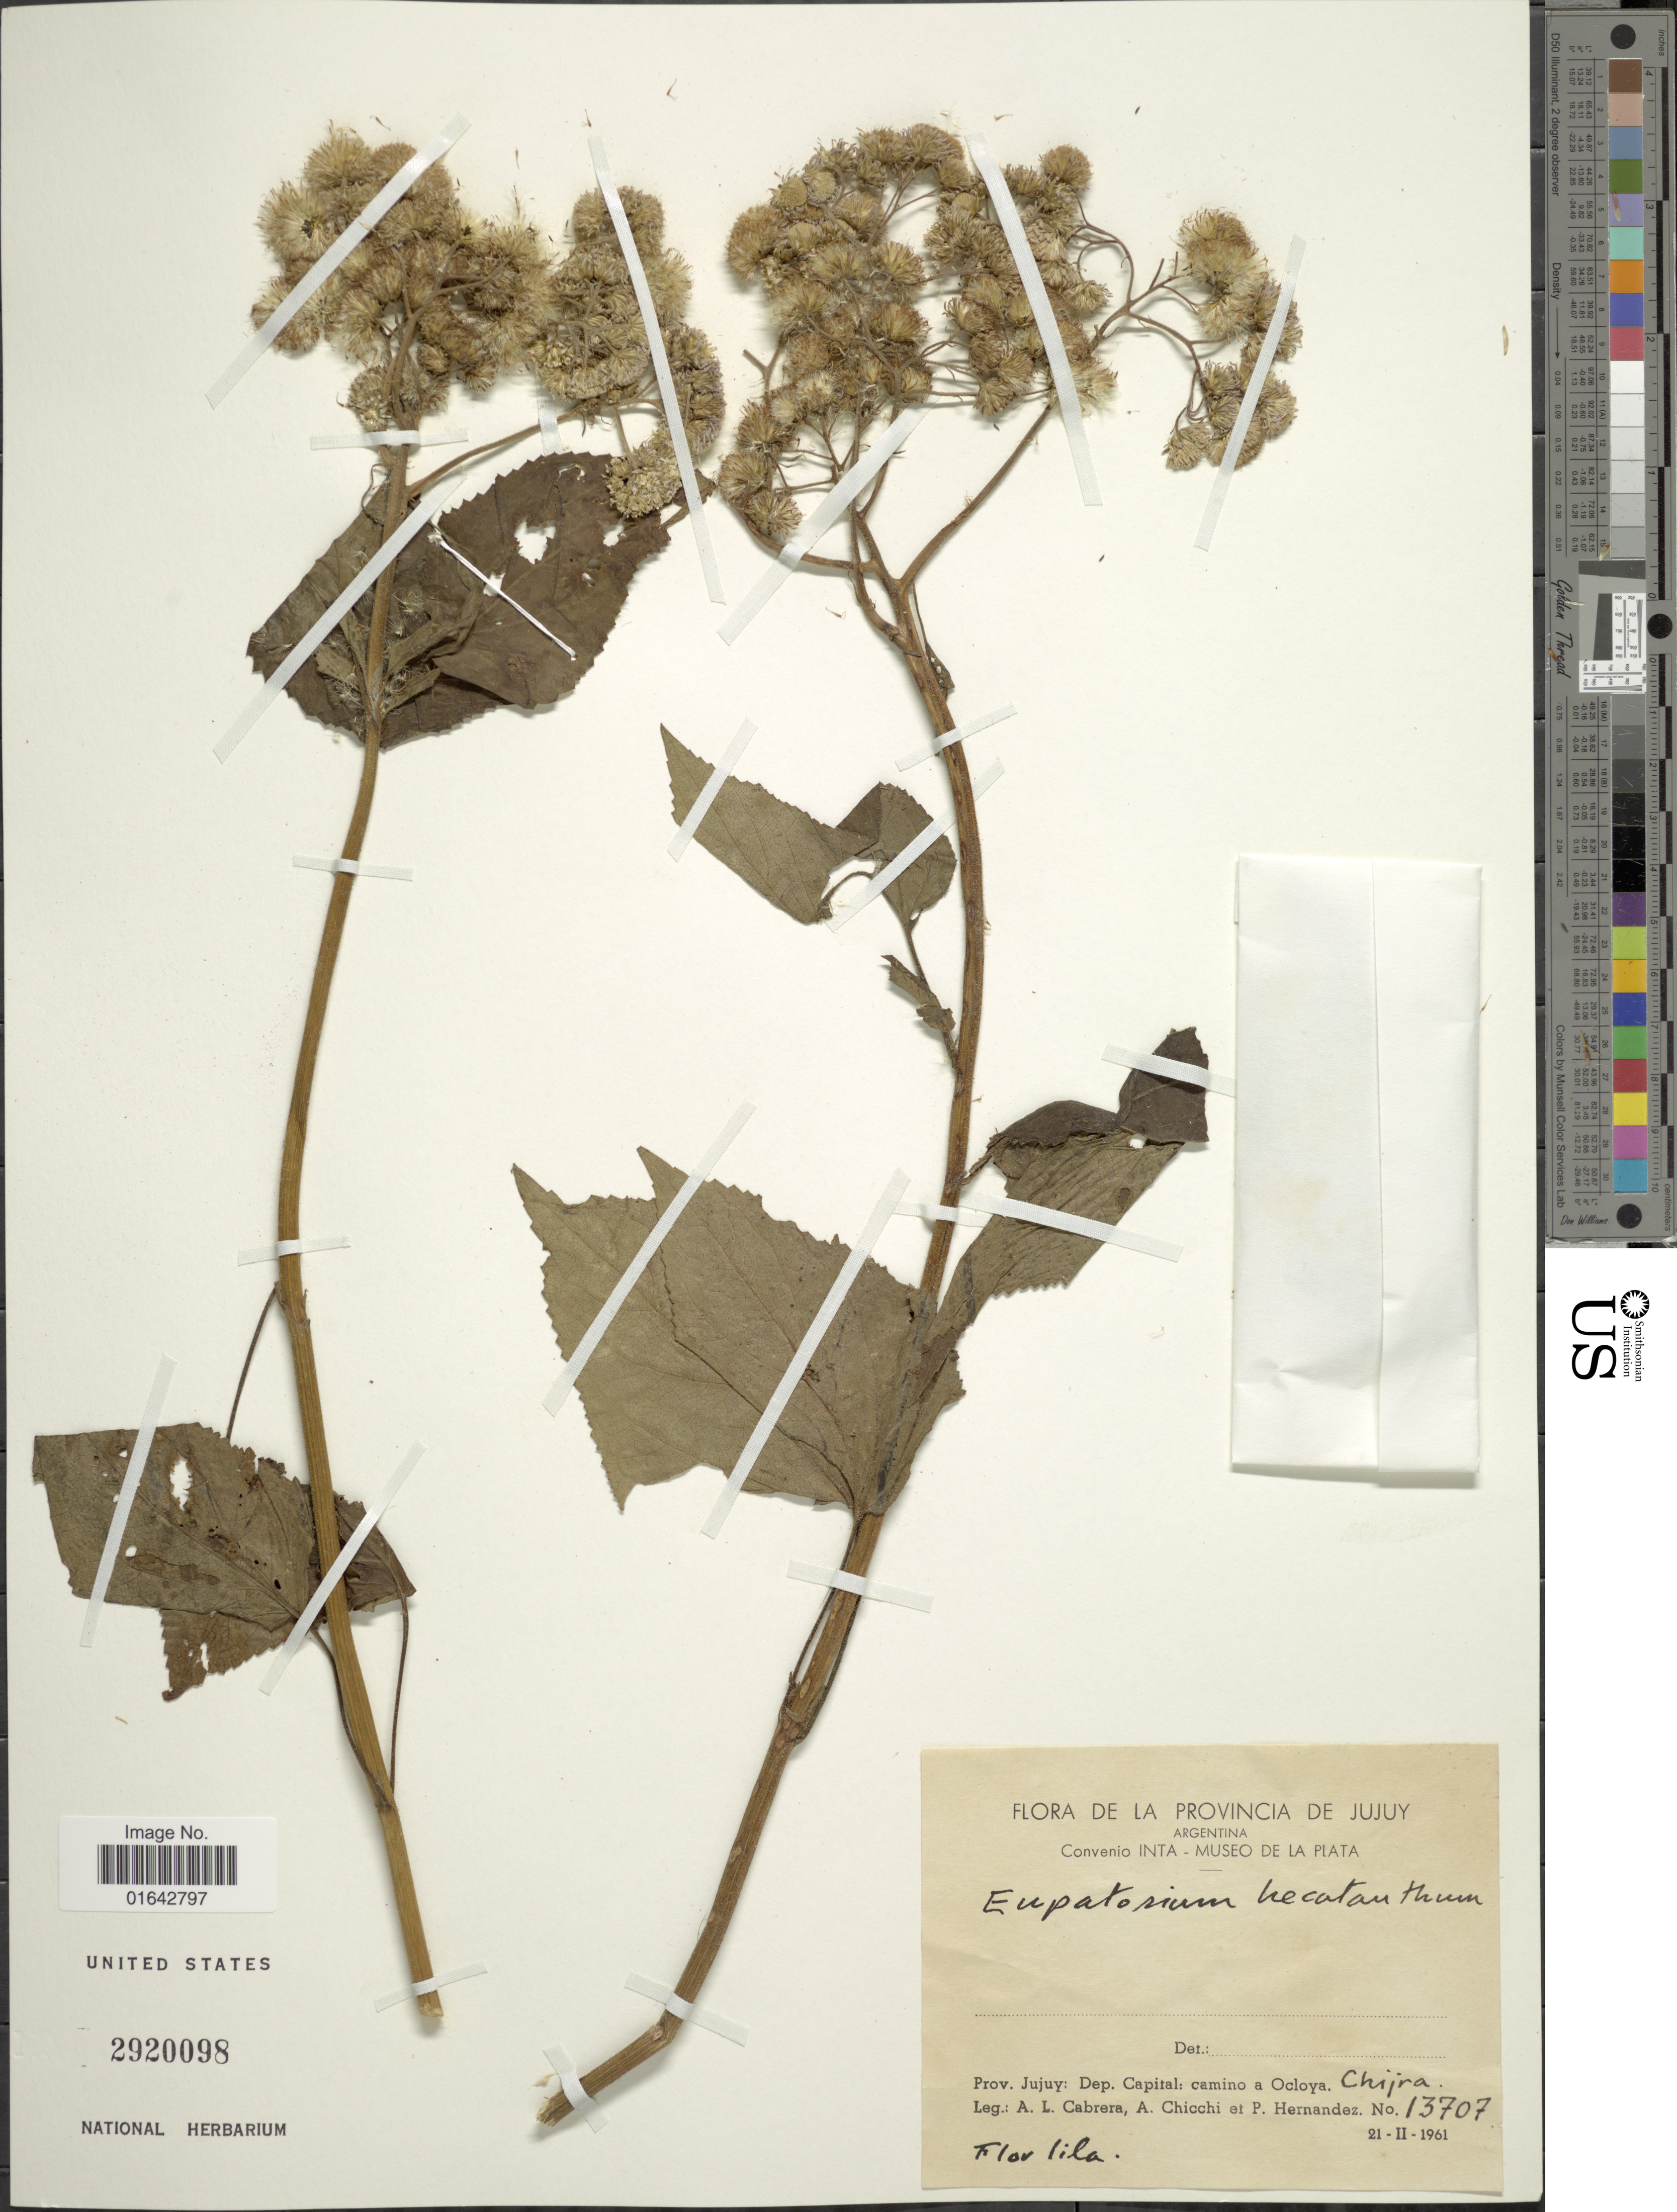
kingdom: Plantae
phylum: Tracheophyta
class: Magnoliopsida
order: Asterales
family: Asteraceae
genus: Urolepis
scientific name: Urolepis hecatantha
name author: (DC.) R.M. King & H. Rob.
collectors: A. L. Cabrera, A. Chicchi & P. Hernandez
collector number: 13707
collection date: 1961-02-21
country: Argentina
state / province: Jujuy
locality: Prov. Jujuy: Dep. Capital: camino a Ocloya, Chijra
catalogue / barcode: US 2920098